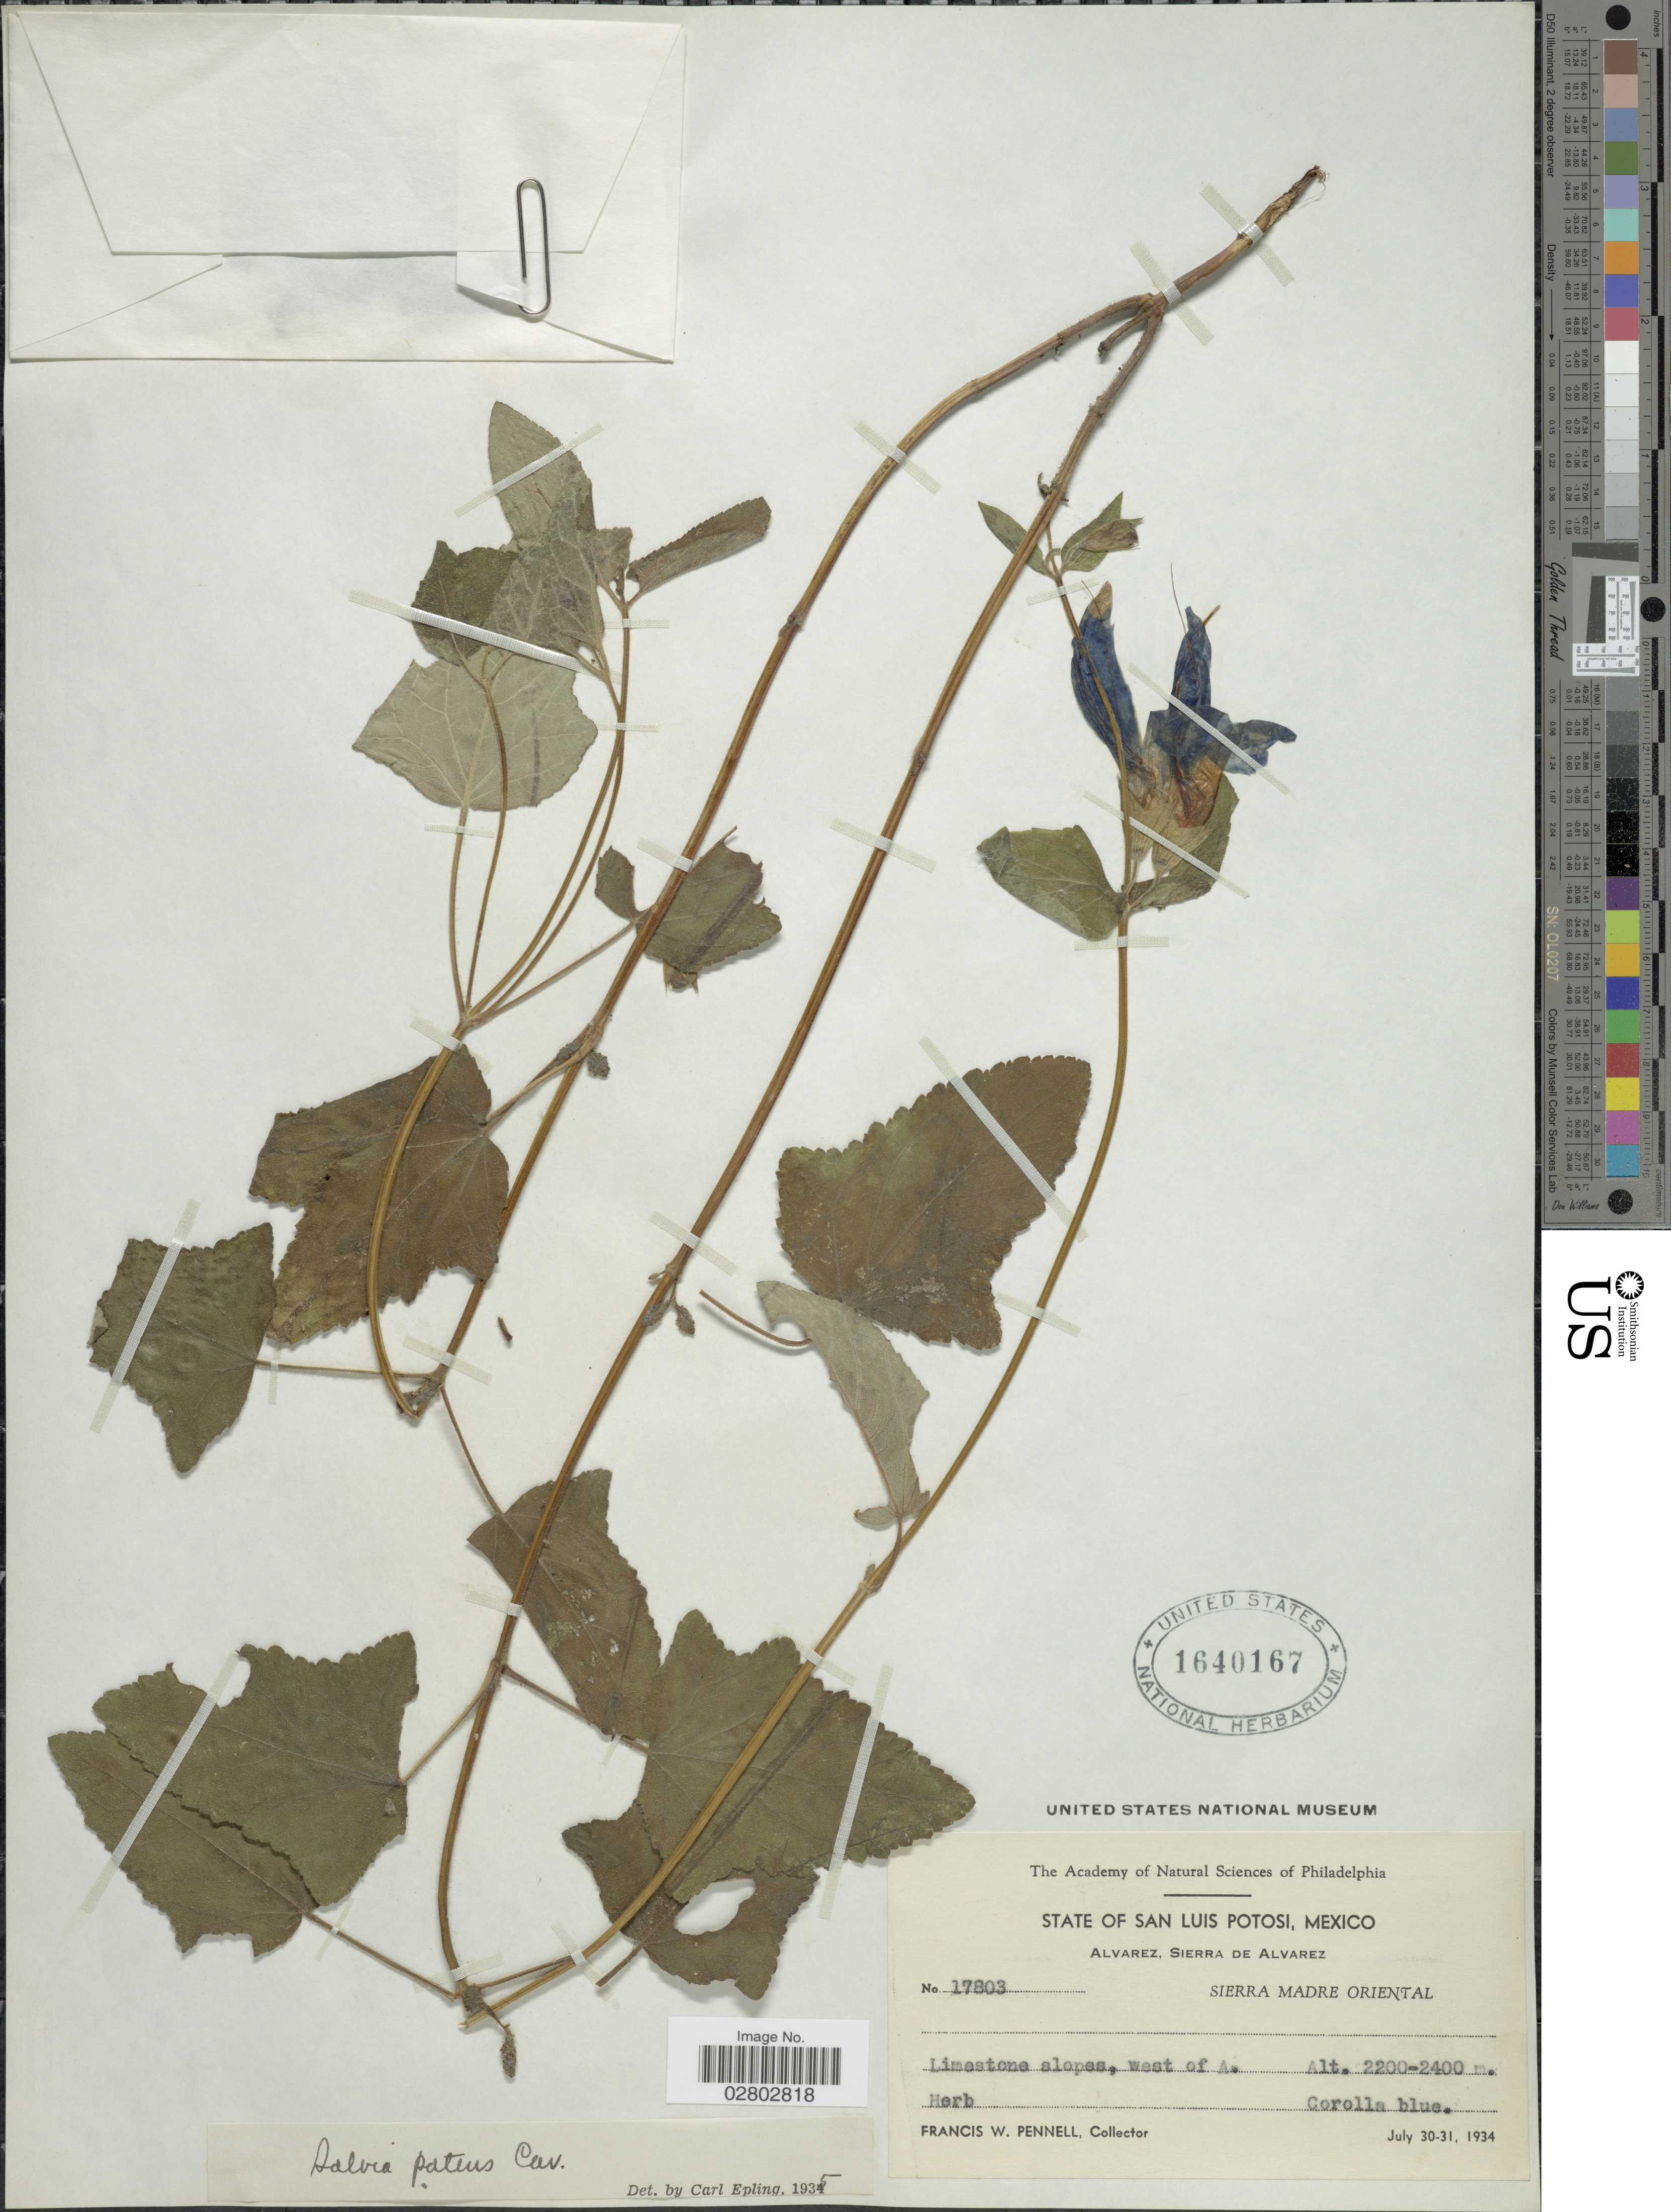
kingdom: Plantae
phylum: Tracheophyta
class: Magnoliopsida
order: Lamiales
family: Lamiaceae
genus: Salvia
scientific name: Salvia patens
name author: Cav.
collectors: F. W. Pennell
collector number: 17803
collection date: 1934-07-30/1934-07-31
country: Mexico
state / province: San Luis Potosí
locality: State of San Luis Potosi, Mexico, Alvarez, Sierra de Alvarez, Sierra Madre Oriental, Limestone slopes, west of A.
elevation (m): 2200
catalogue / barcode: US 1640167